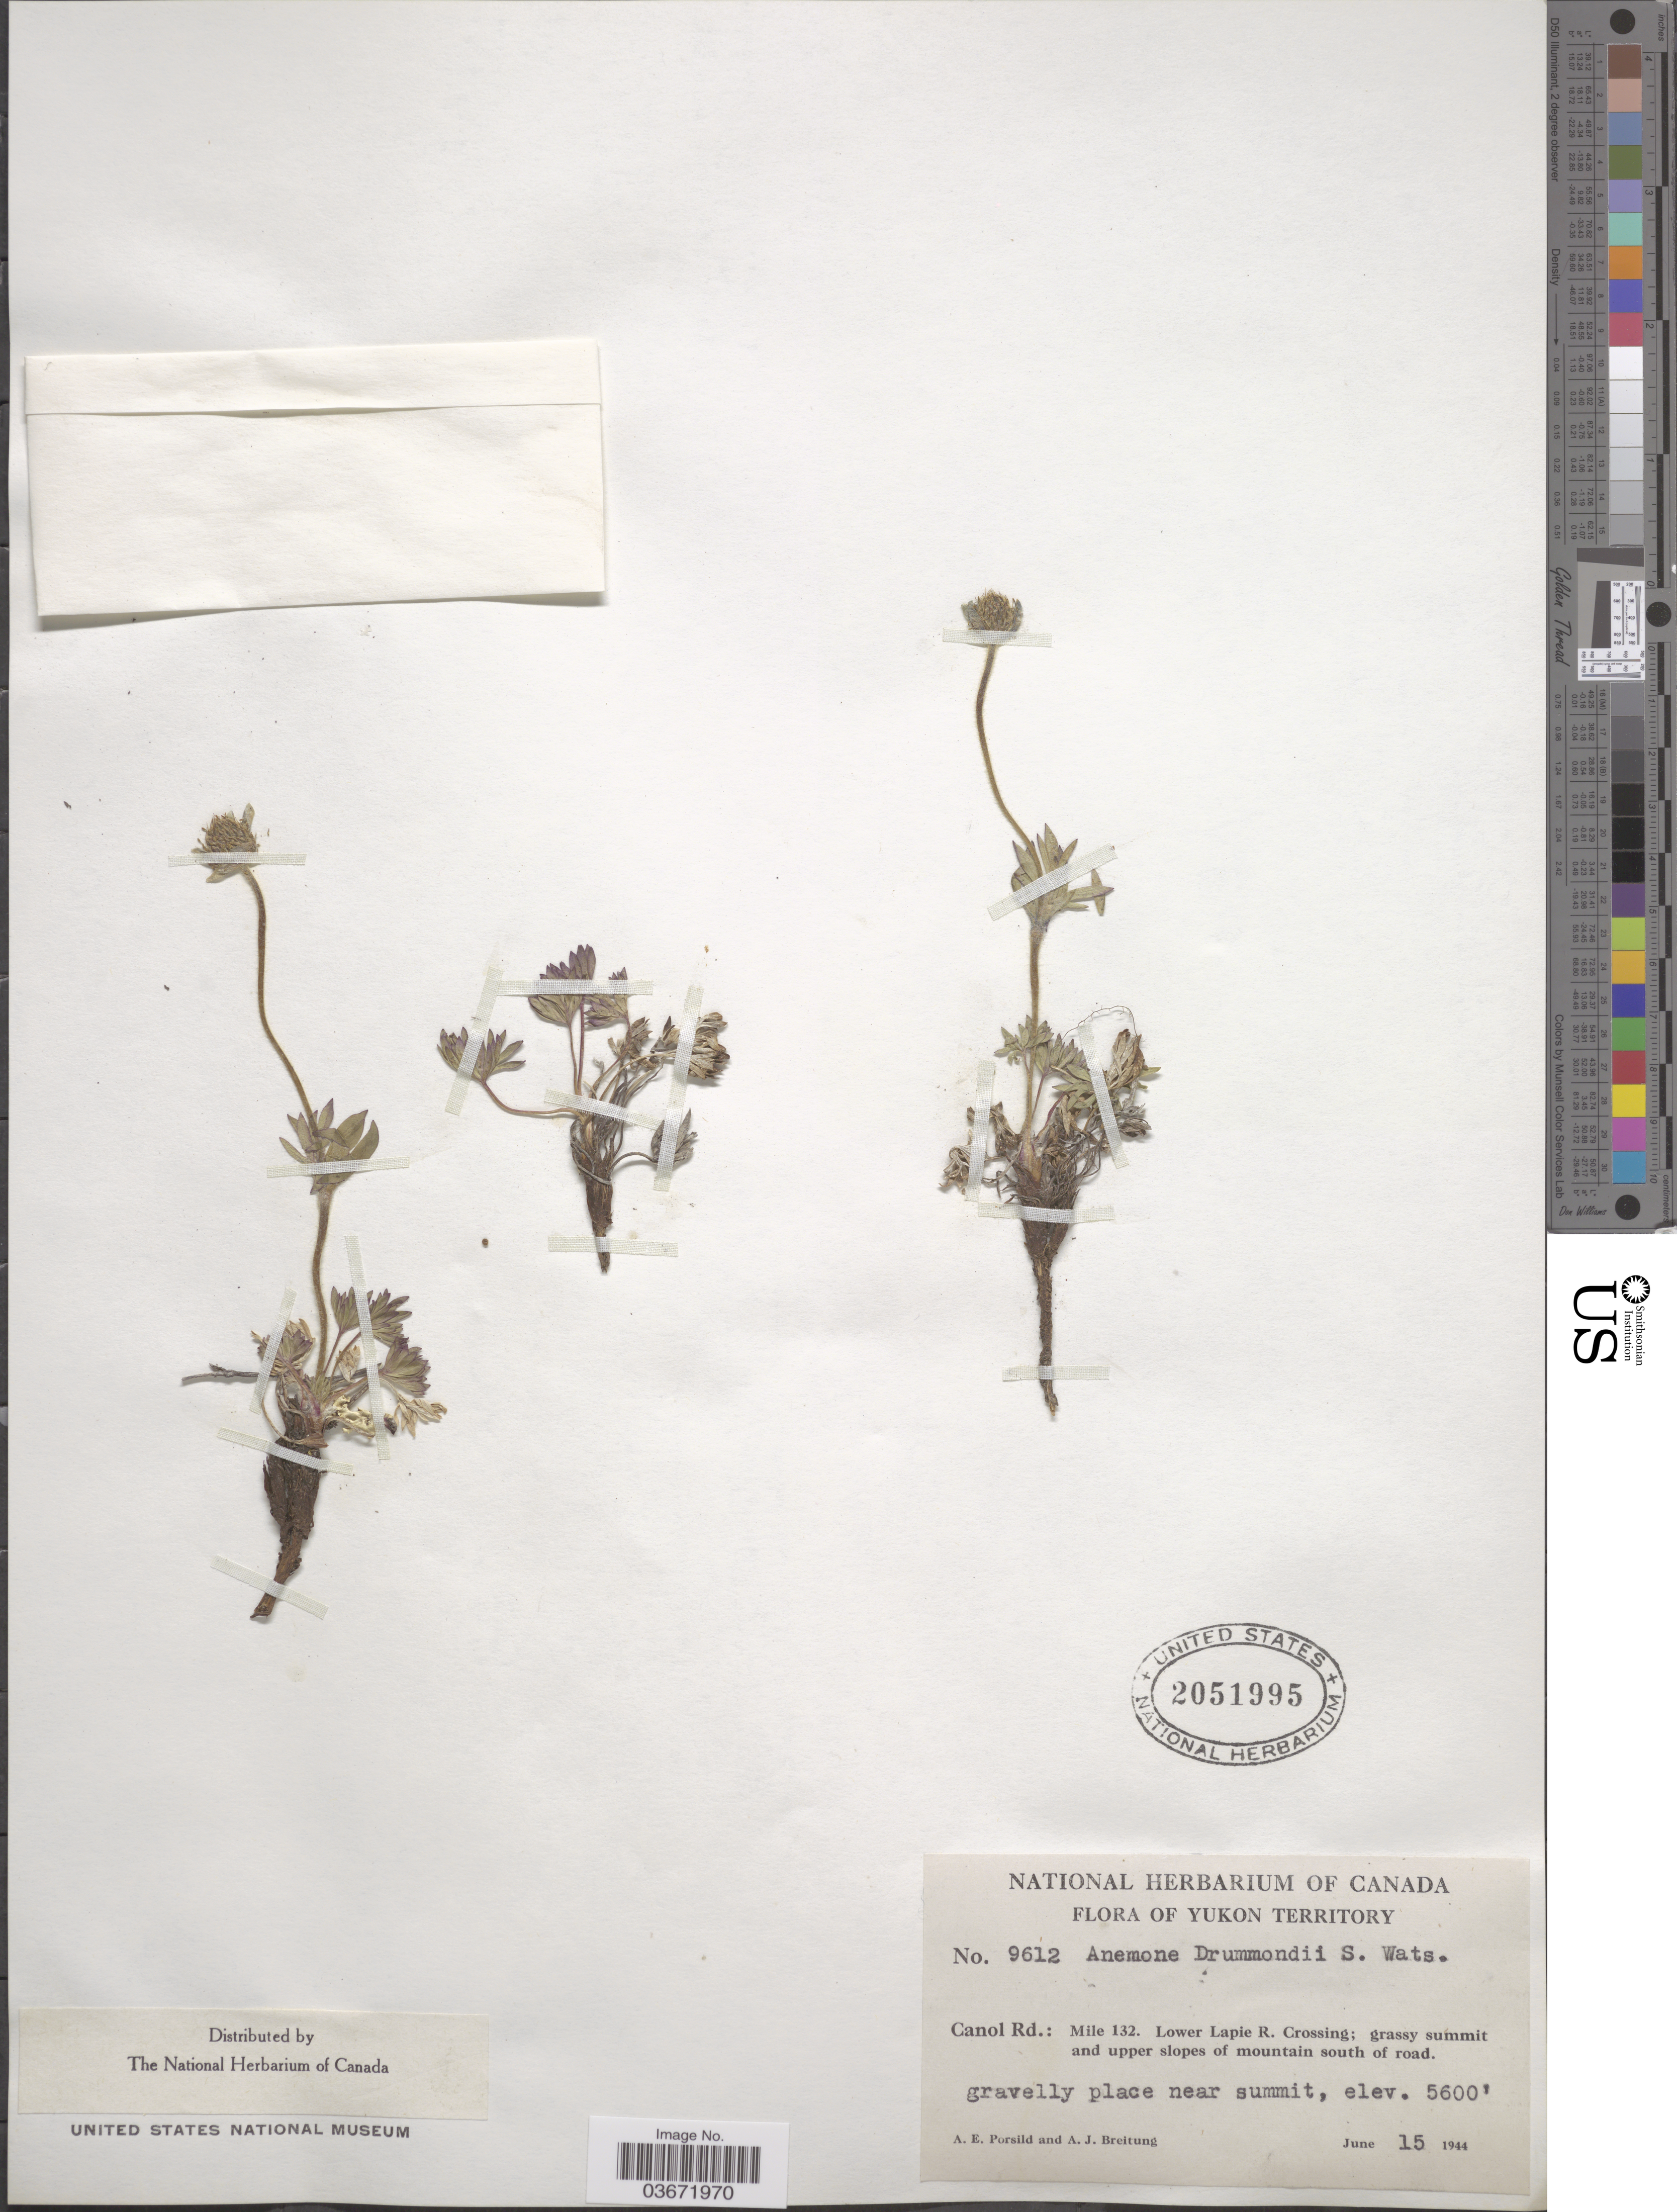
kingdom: Plantae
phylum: Tracheophyta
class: Magnoliopsida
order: Ranunculales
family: Ranunculaceae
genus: Anemone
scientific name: Anemone drummondii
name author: S. Watson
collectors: A. E. Porsild & A. Breitung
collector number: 9612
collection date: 1944-06-15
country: Canada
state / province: Yukon Territory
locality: Canol Rd.: Mile 132. Lower Lapie R. Crossing; grassy summit and upper slopes of mountain south of road.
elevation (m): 1707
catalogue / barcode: US 2051995